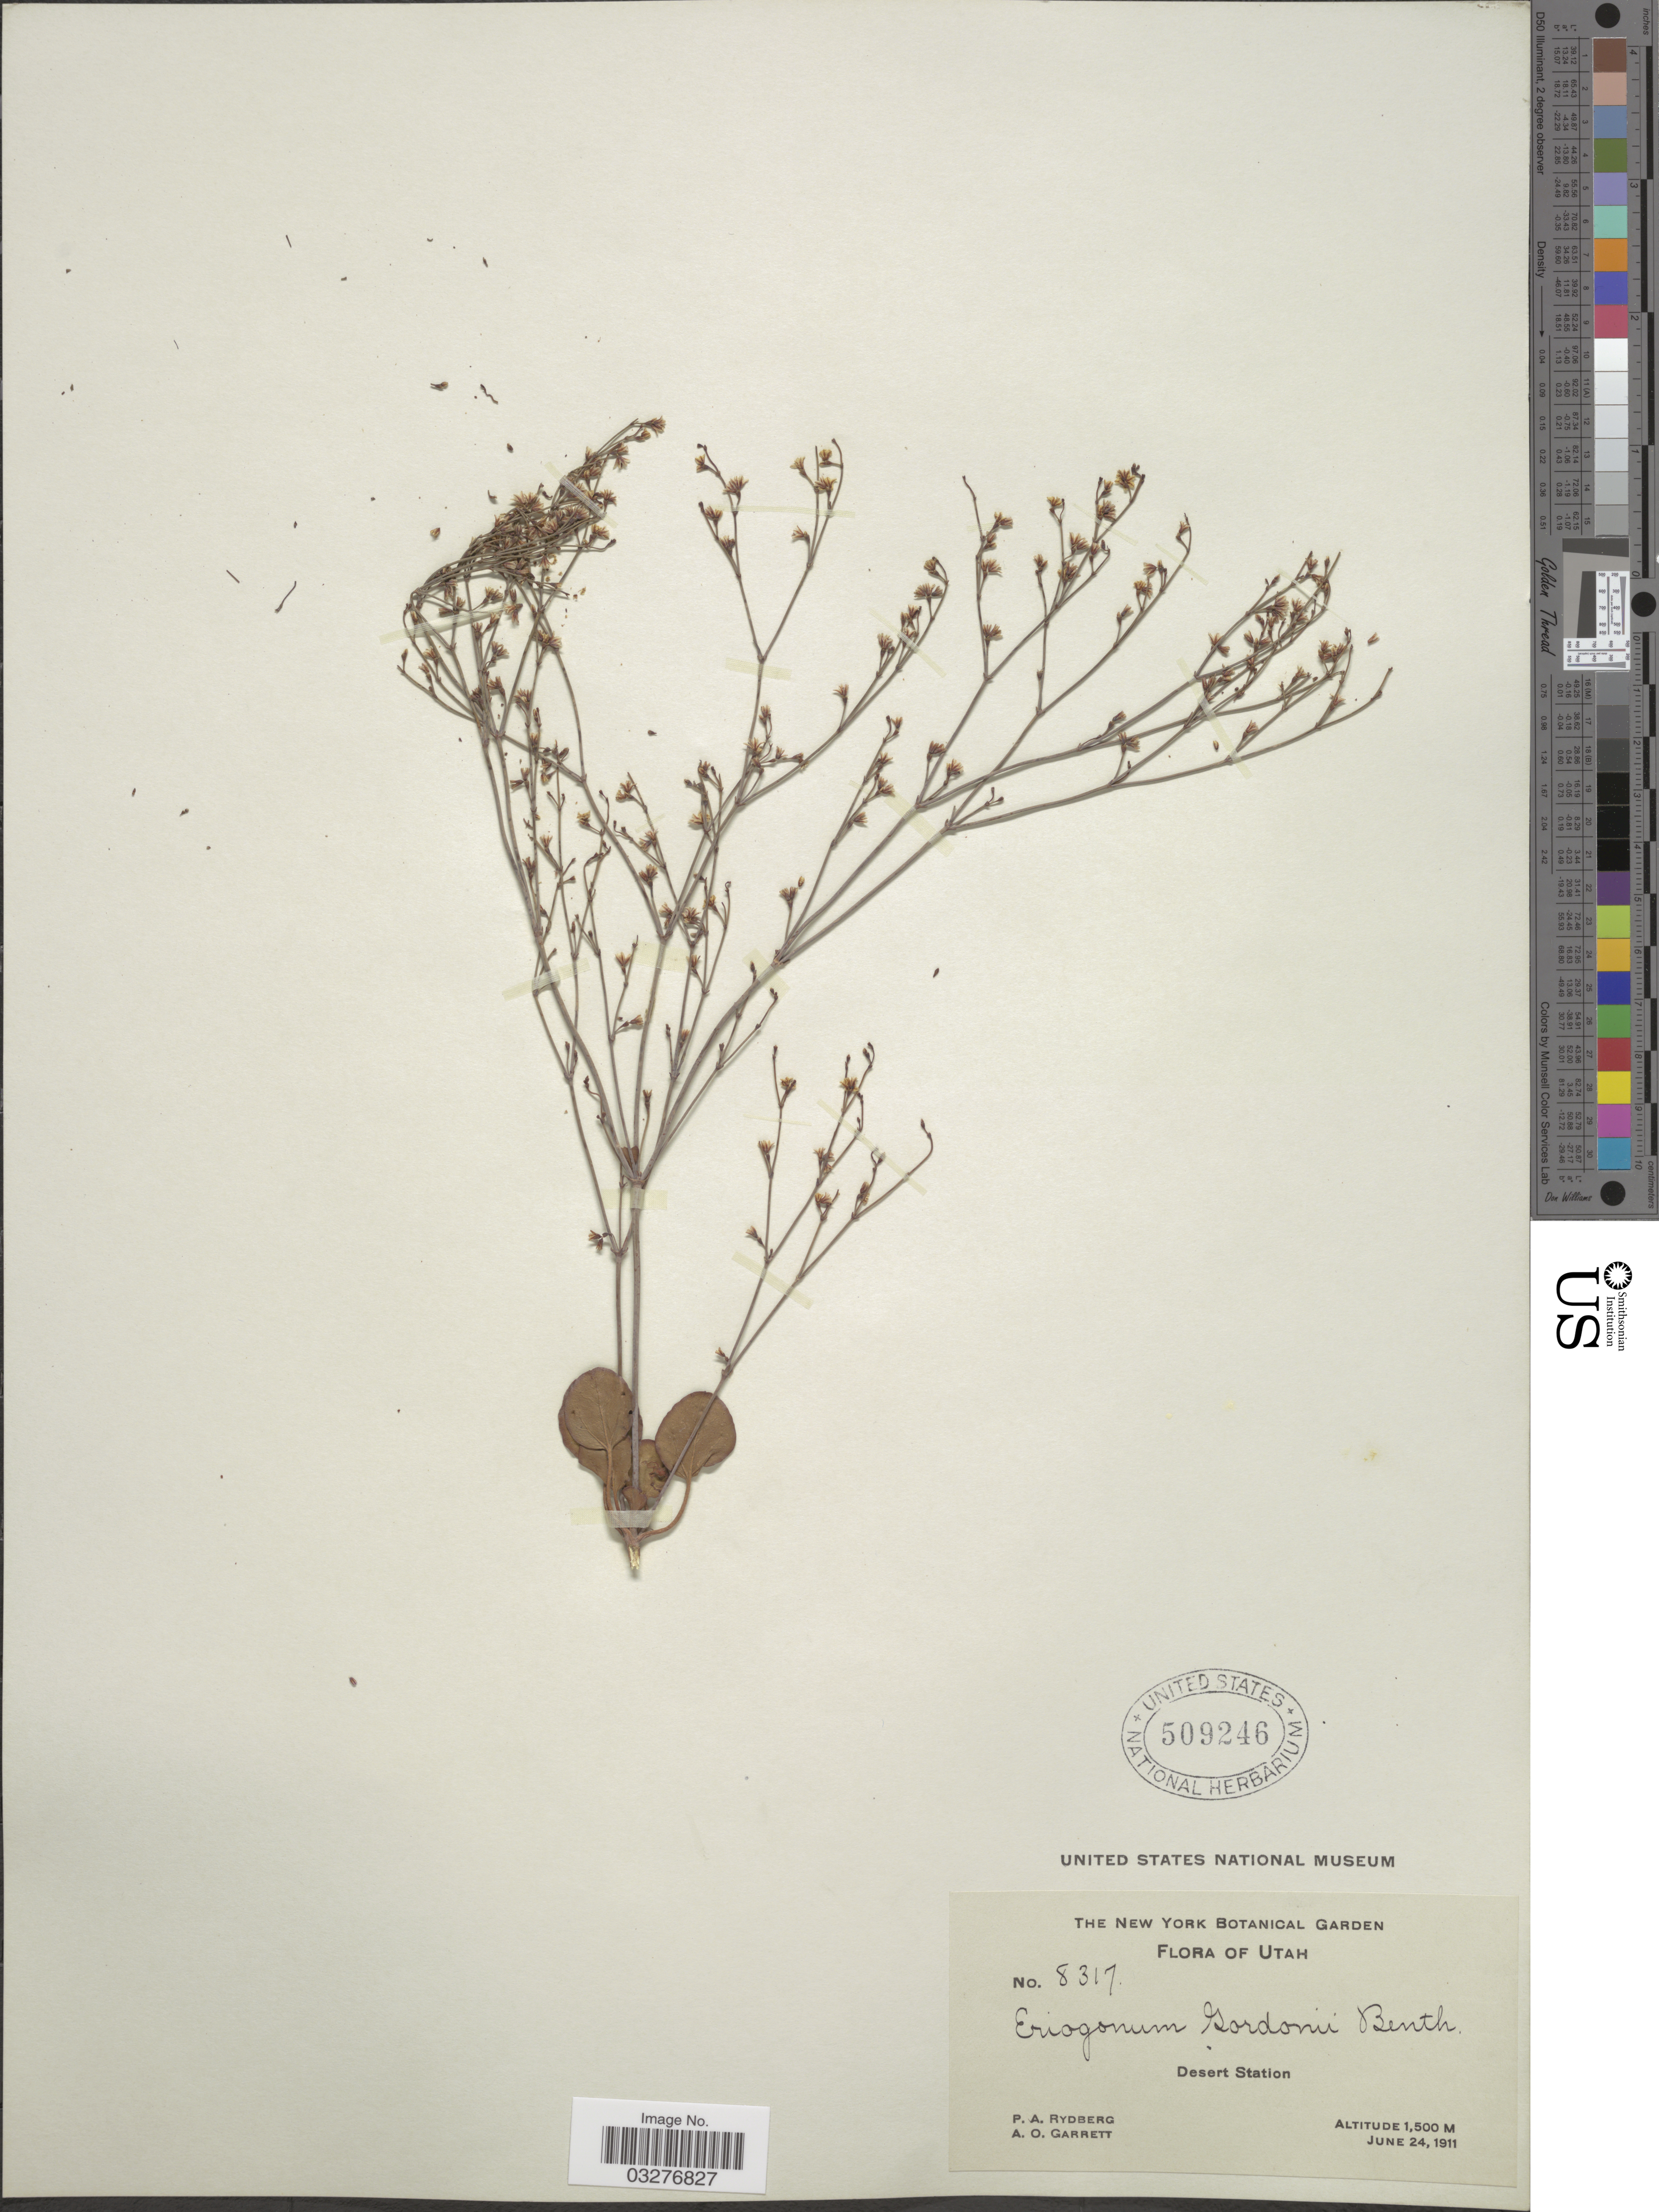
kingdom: Plantae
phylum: Tracheophyta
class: Magnoliopsida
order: Caryophyllales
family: Polygonaceae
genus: Eriogonum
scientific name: Eriogonum gordonii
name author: Benth.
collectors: P. A. Rydberg & A. O. Garrett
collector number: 8317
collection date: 1911-06-24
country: United States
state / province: Utah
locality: Desert Station.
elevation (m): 1500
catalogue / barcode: US 509246